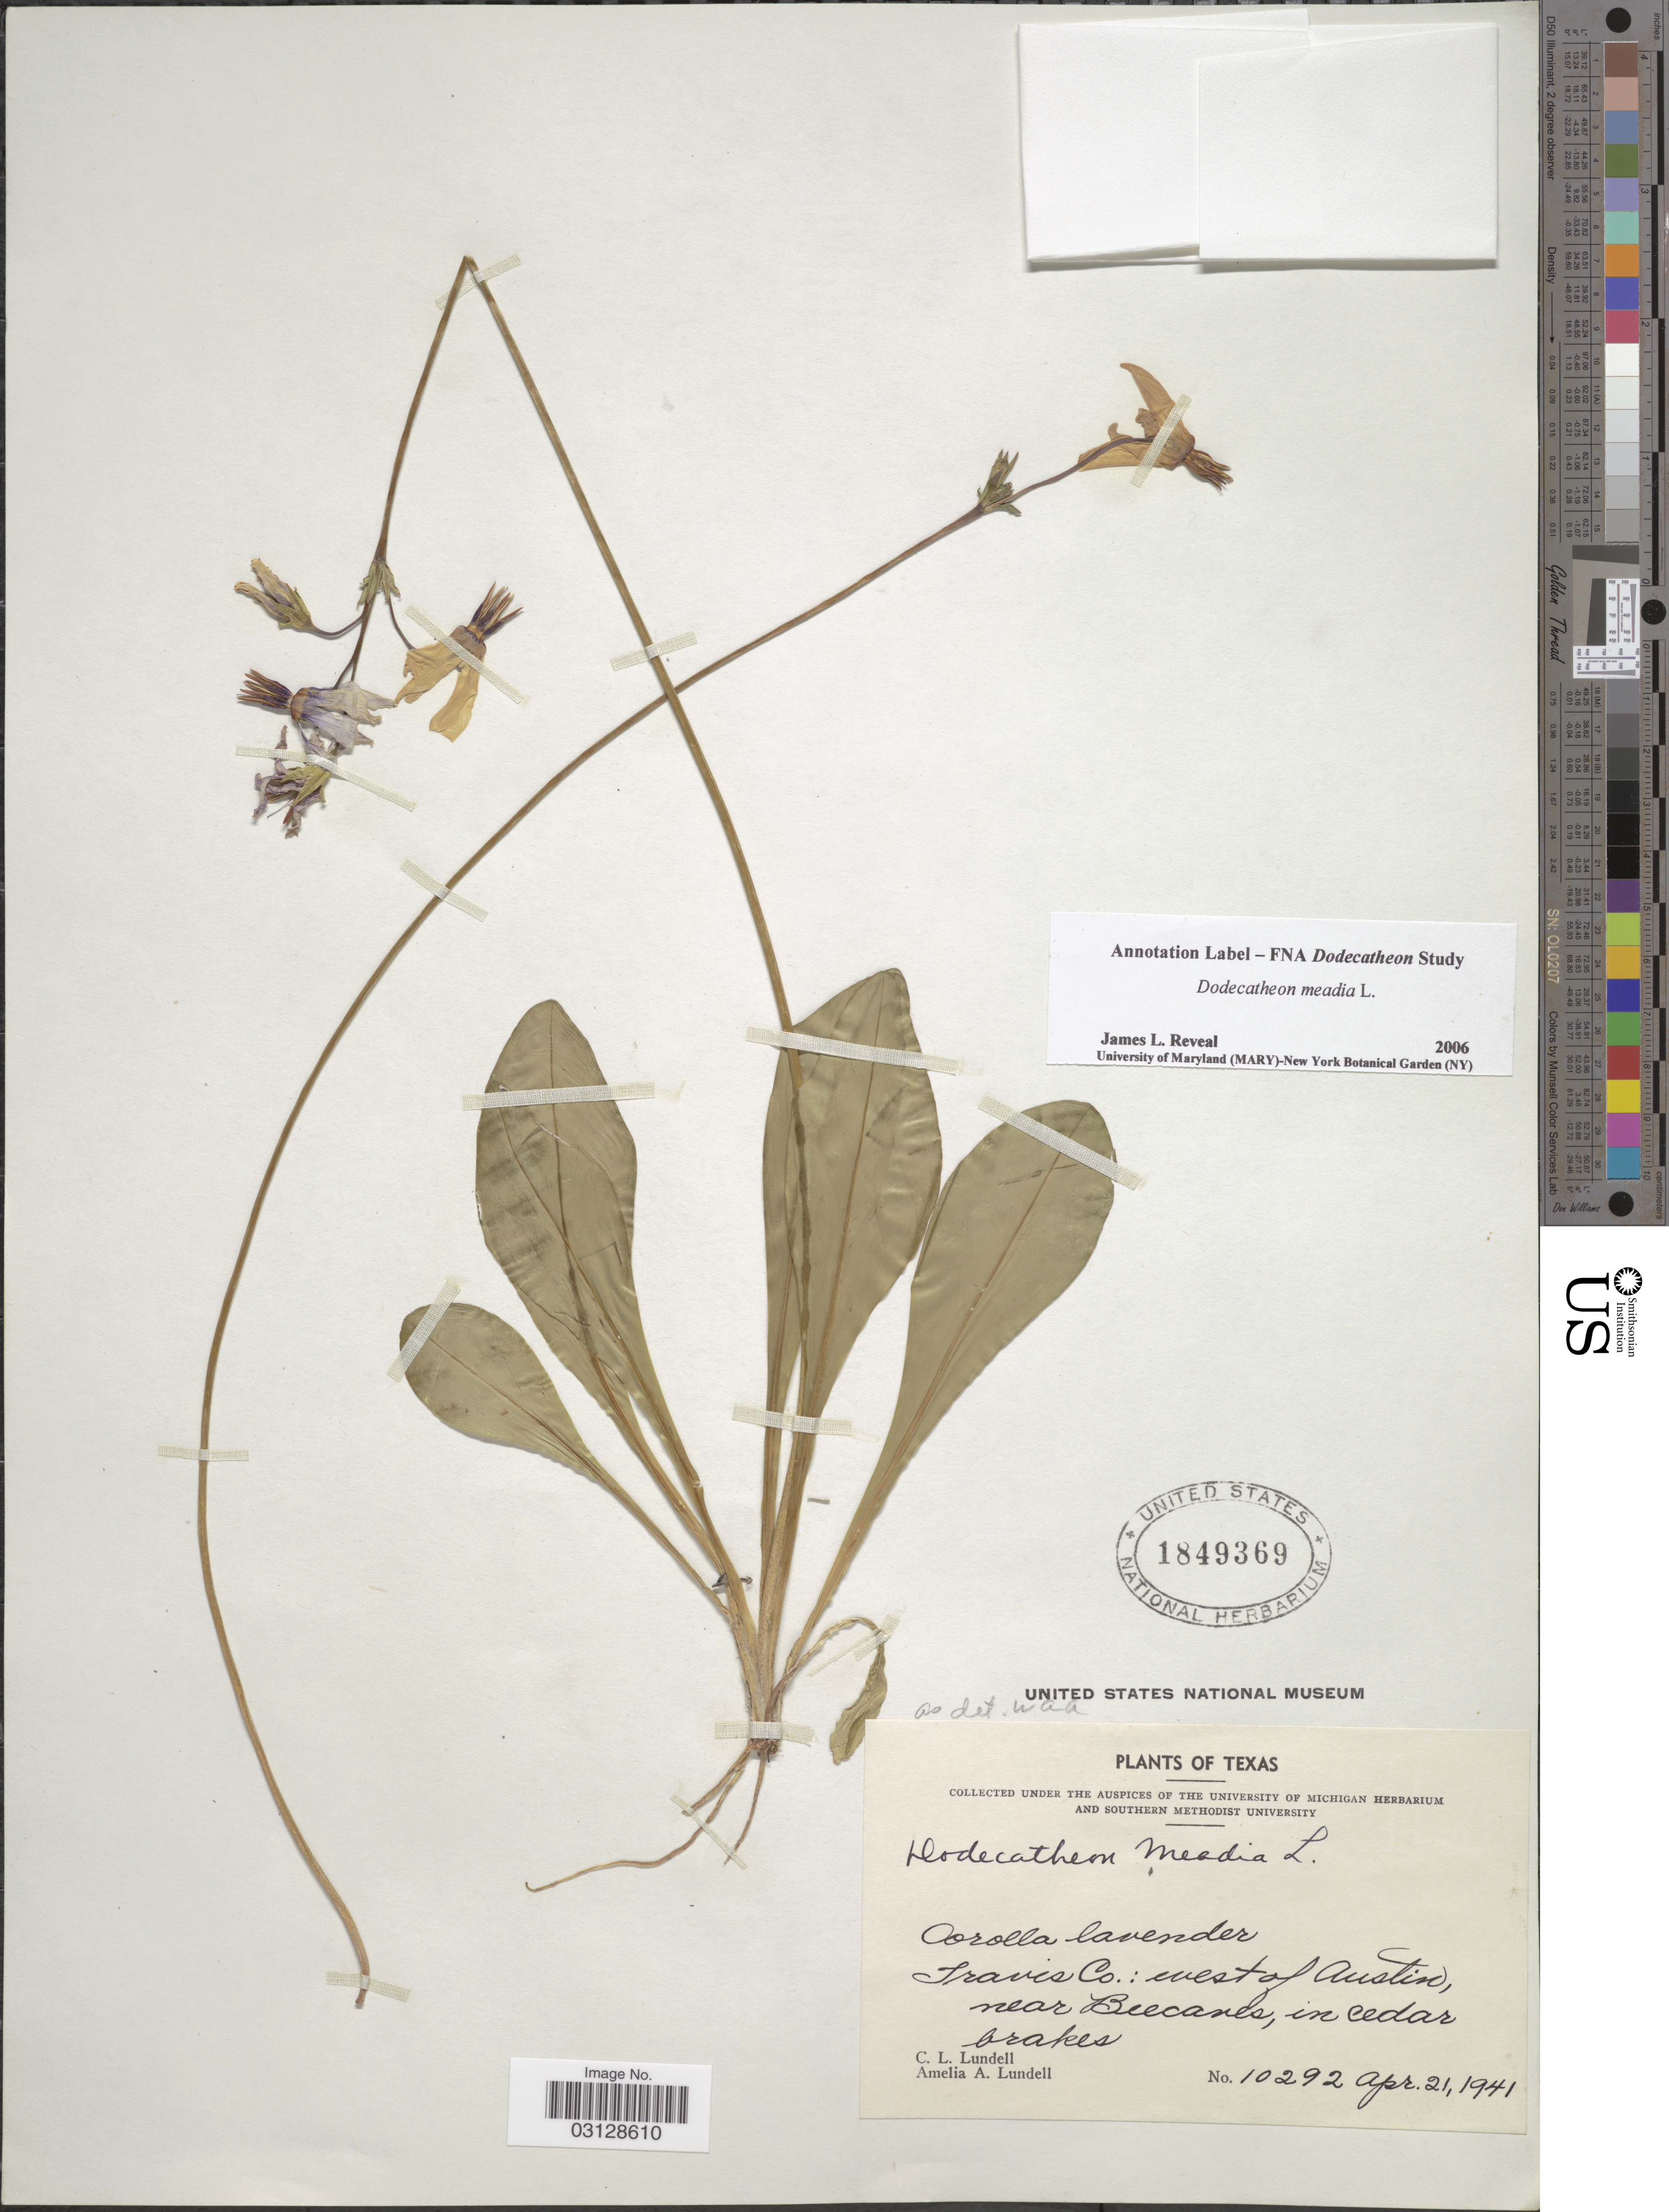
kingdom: Plantae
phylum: Tracheophyta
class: Magnoliopsida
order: Ericales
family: Primulaceae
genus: Dodecatheon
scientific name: Dodecatheon meadia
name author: L.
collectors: C. L. Lundell & A. A. Lundell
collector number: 10292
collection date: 1941-04-21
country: United States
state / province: Texas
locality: Travis Co.: west of Austin, bear Bucanes, in Cedar brakes.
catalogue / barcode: US 1849369